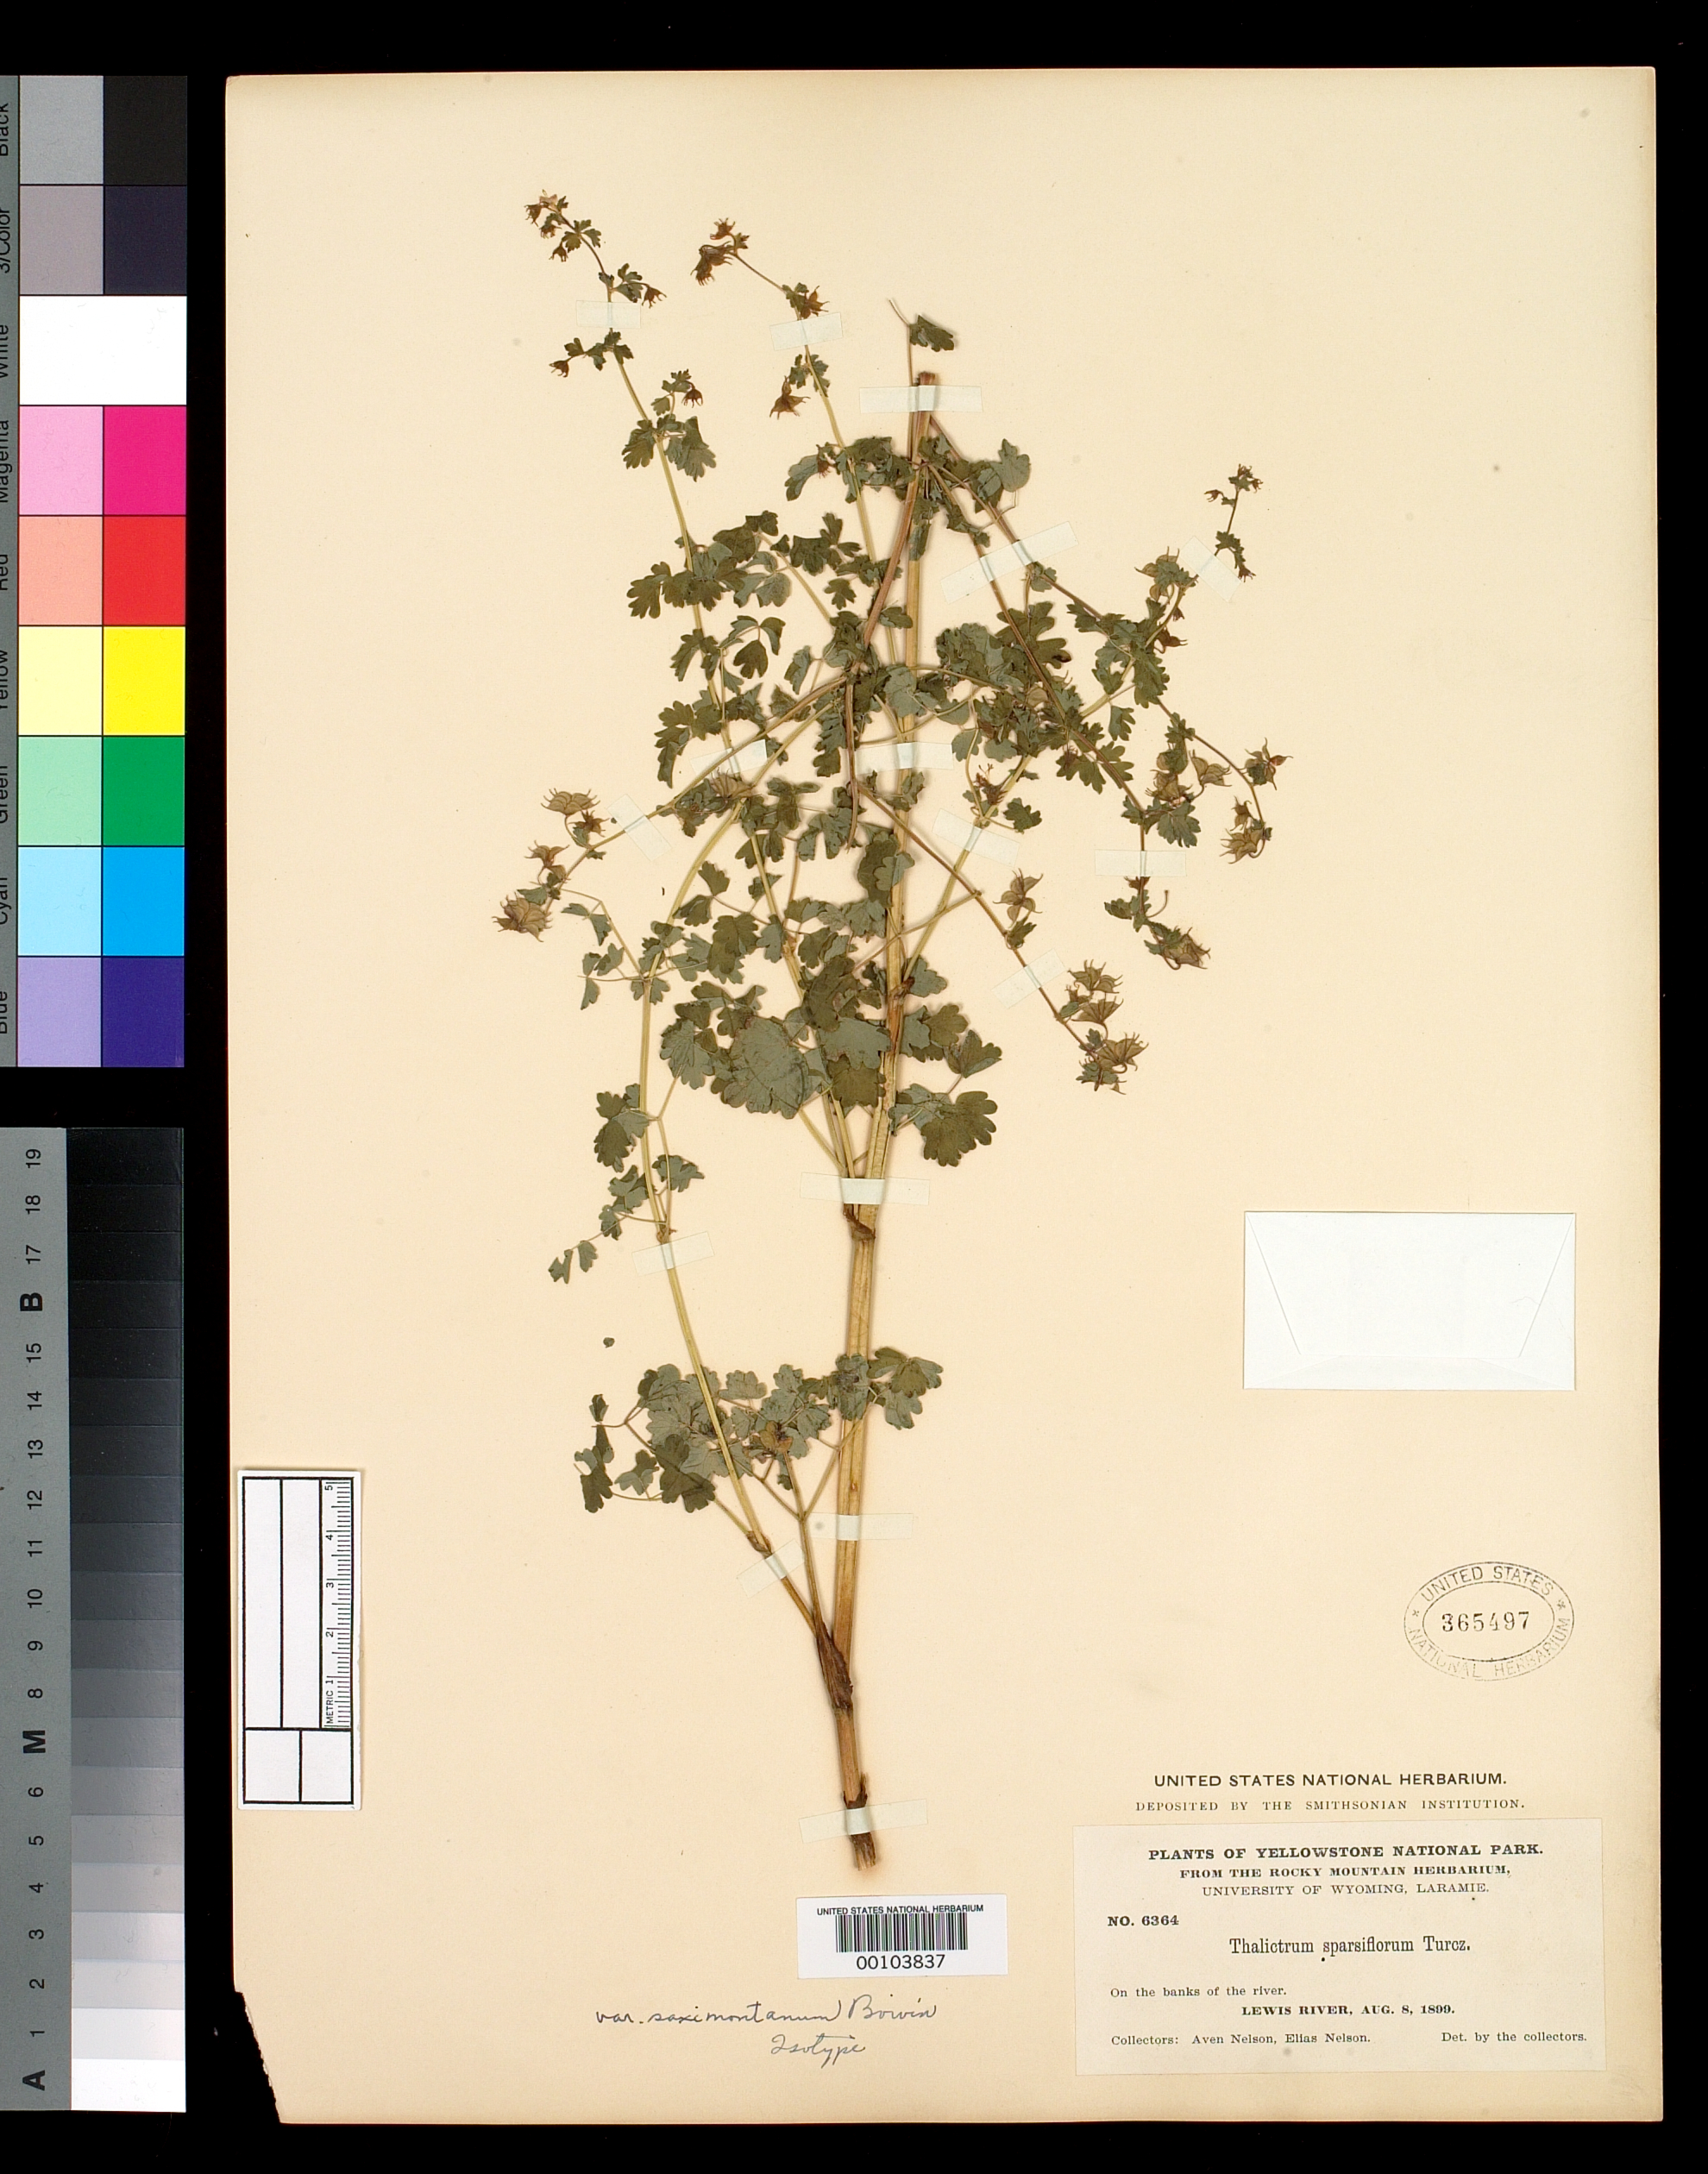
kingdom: Plantae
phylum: Tracheophyta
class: Magnoliopsida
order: Ranunculales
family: Ranunculaceae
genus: Thalictrum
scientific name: Thalictrum sparsiflorum var. saximontanum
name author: B. Boivin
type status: Isotype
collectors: A. Nelson & E. Nelson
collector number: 6364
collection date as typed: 08 Aug 1899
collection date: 1899-08-08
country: United States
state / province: Wyoming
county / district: Teton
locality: Lewis River, Yellowstone National Park.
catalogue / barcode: US 365497